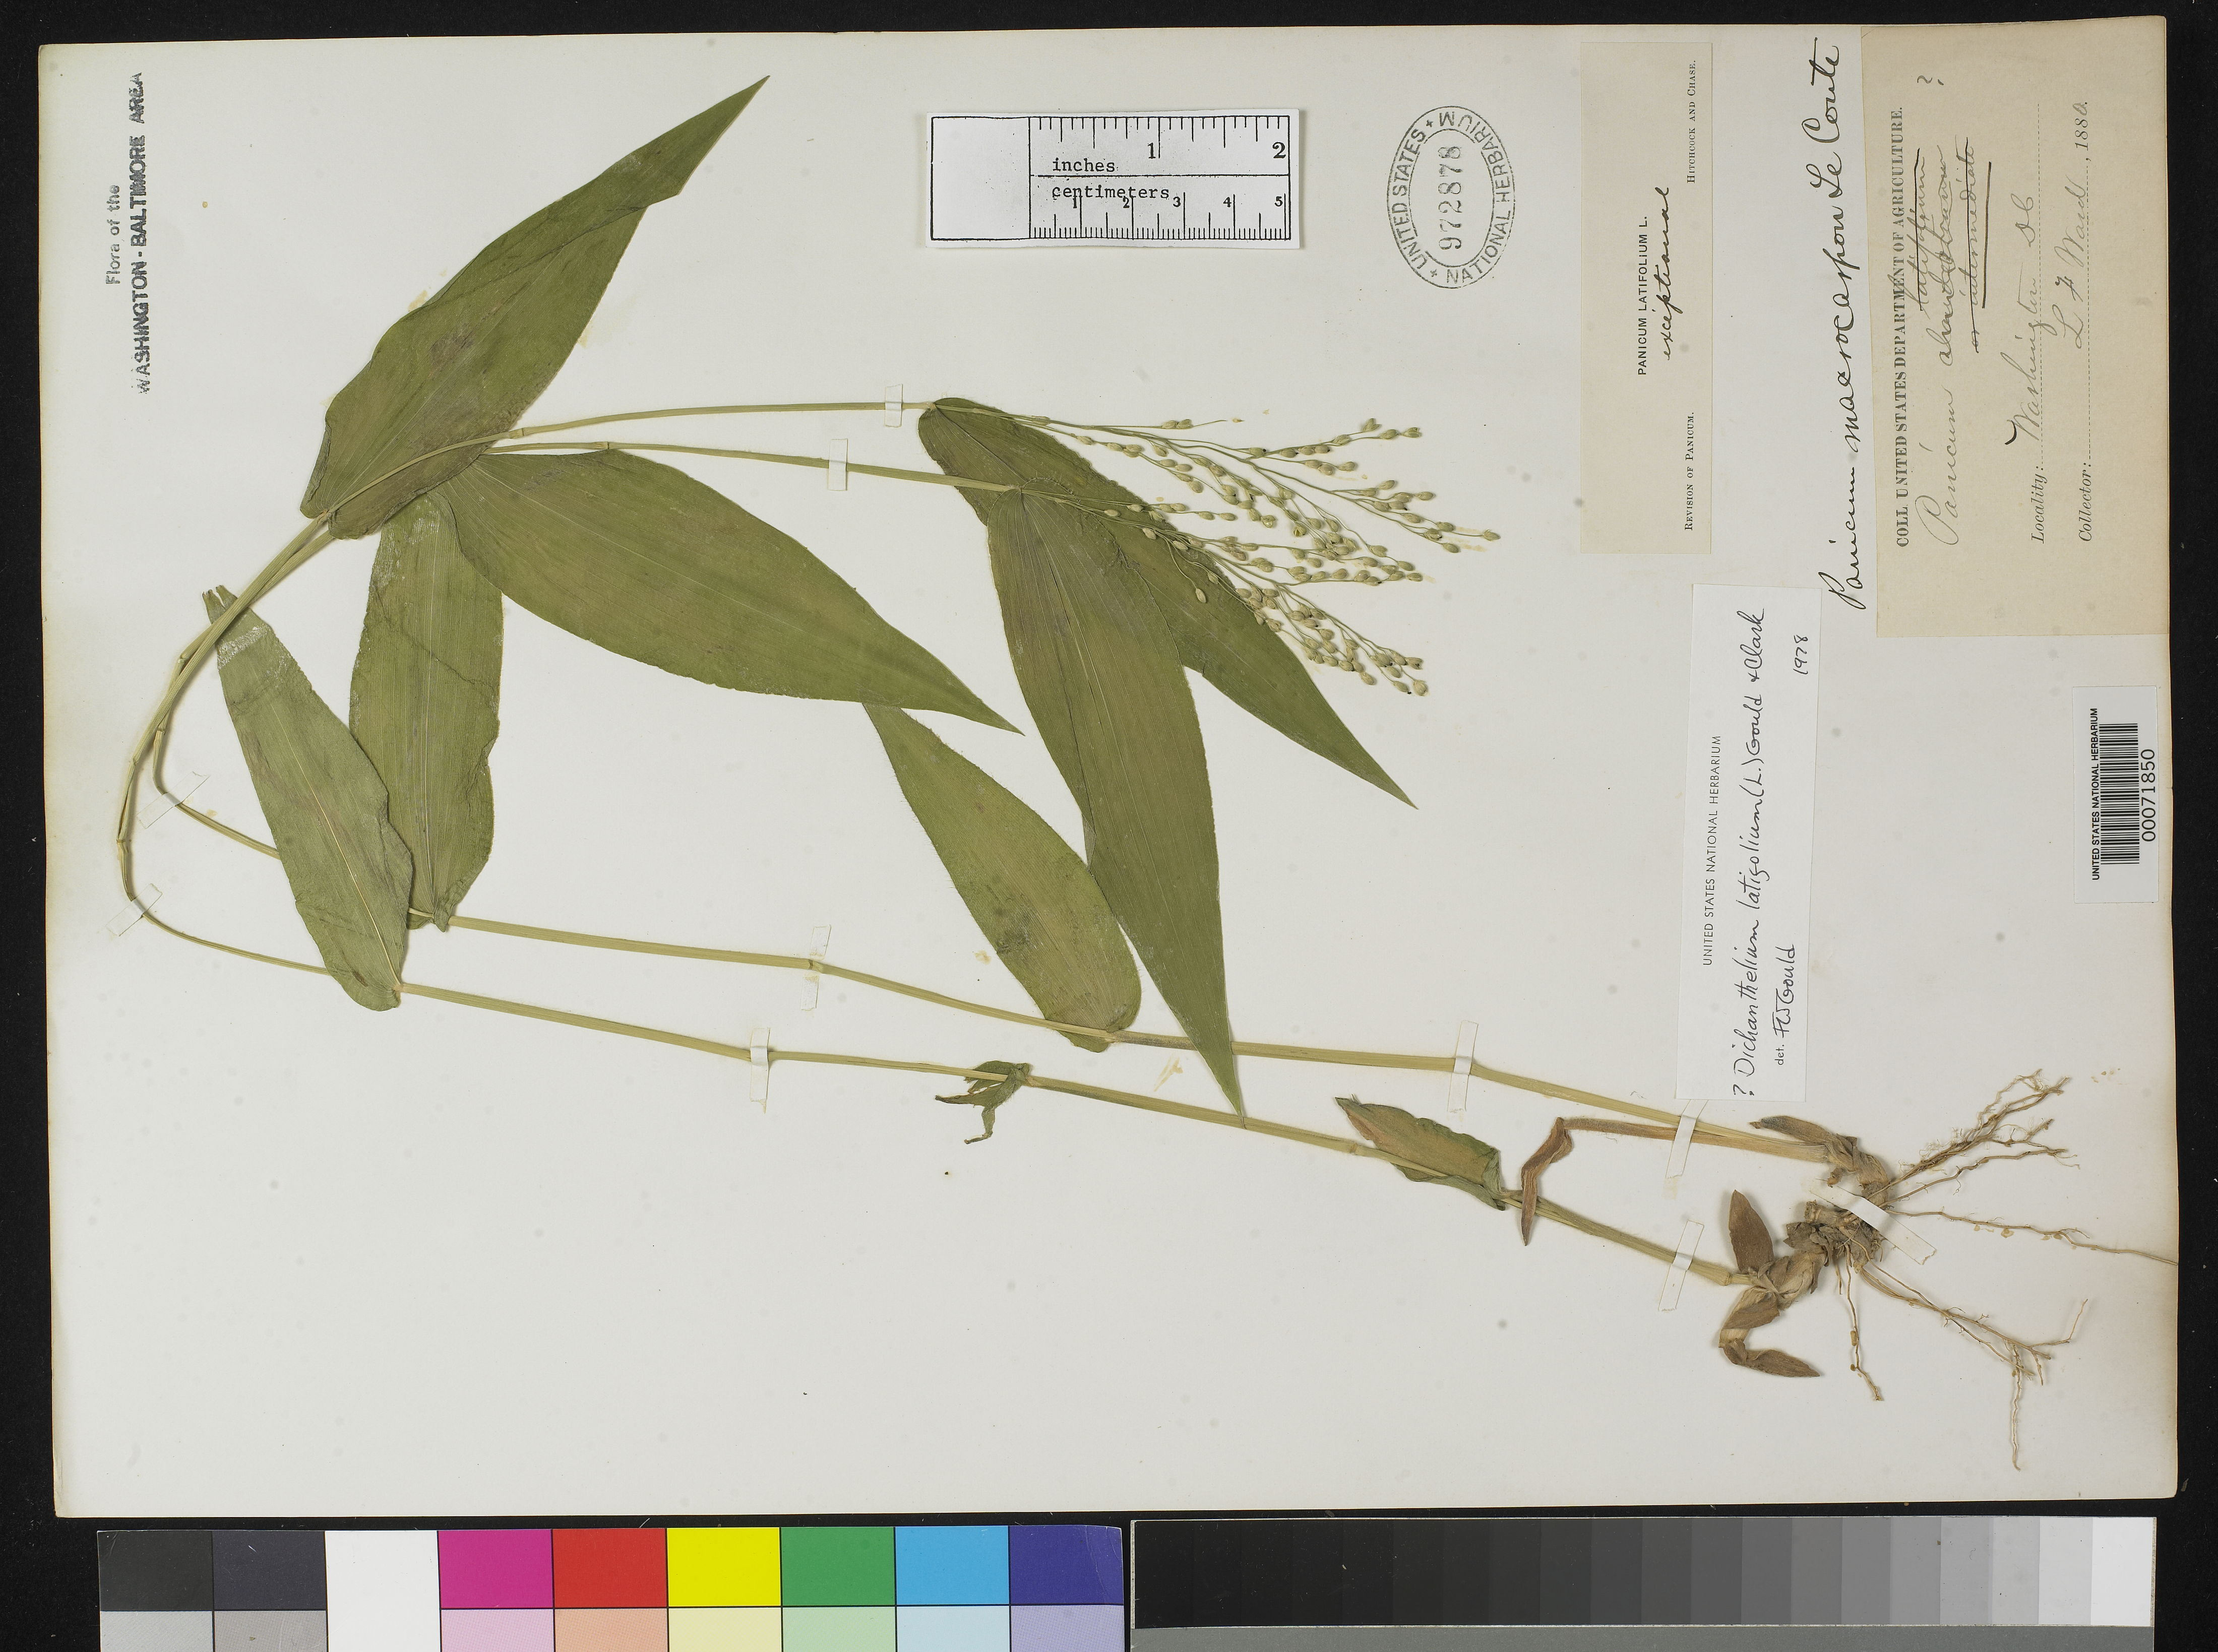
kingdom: Plantae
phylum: Tracheophyta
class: Liliopsida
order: Poales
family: Poaceae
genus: Dichanthelium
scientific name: Dichanthelium latifolium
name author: (L.) Harvill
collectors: L. F. Ward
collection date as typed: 1880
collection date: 1880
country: United States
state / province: District of Columbia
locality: Washington, DC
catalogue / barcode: US 972878